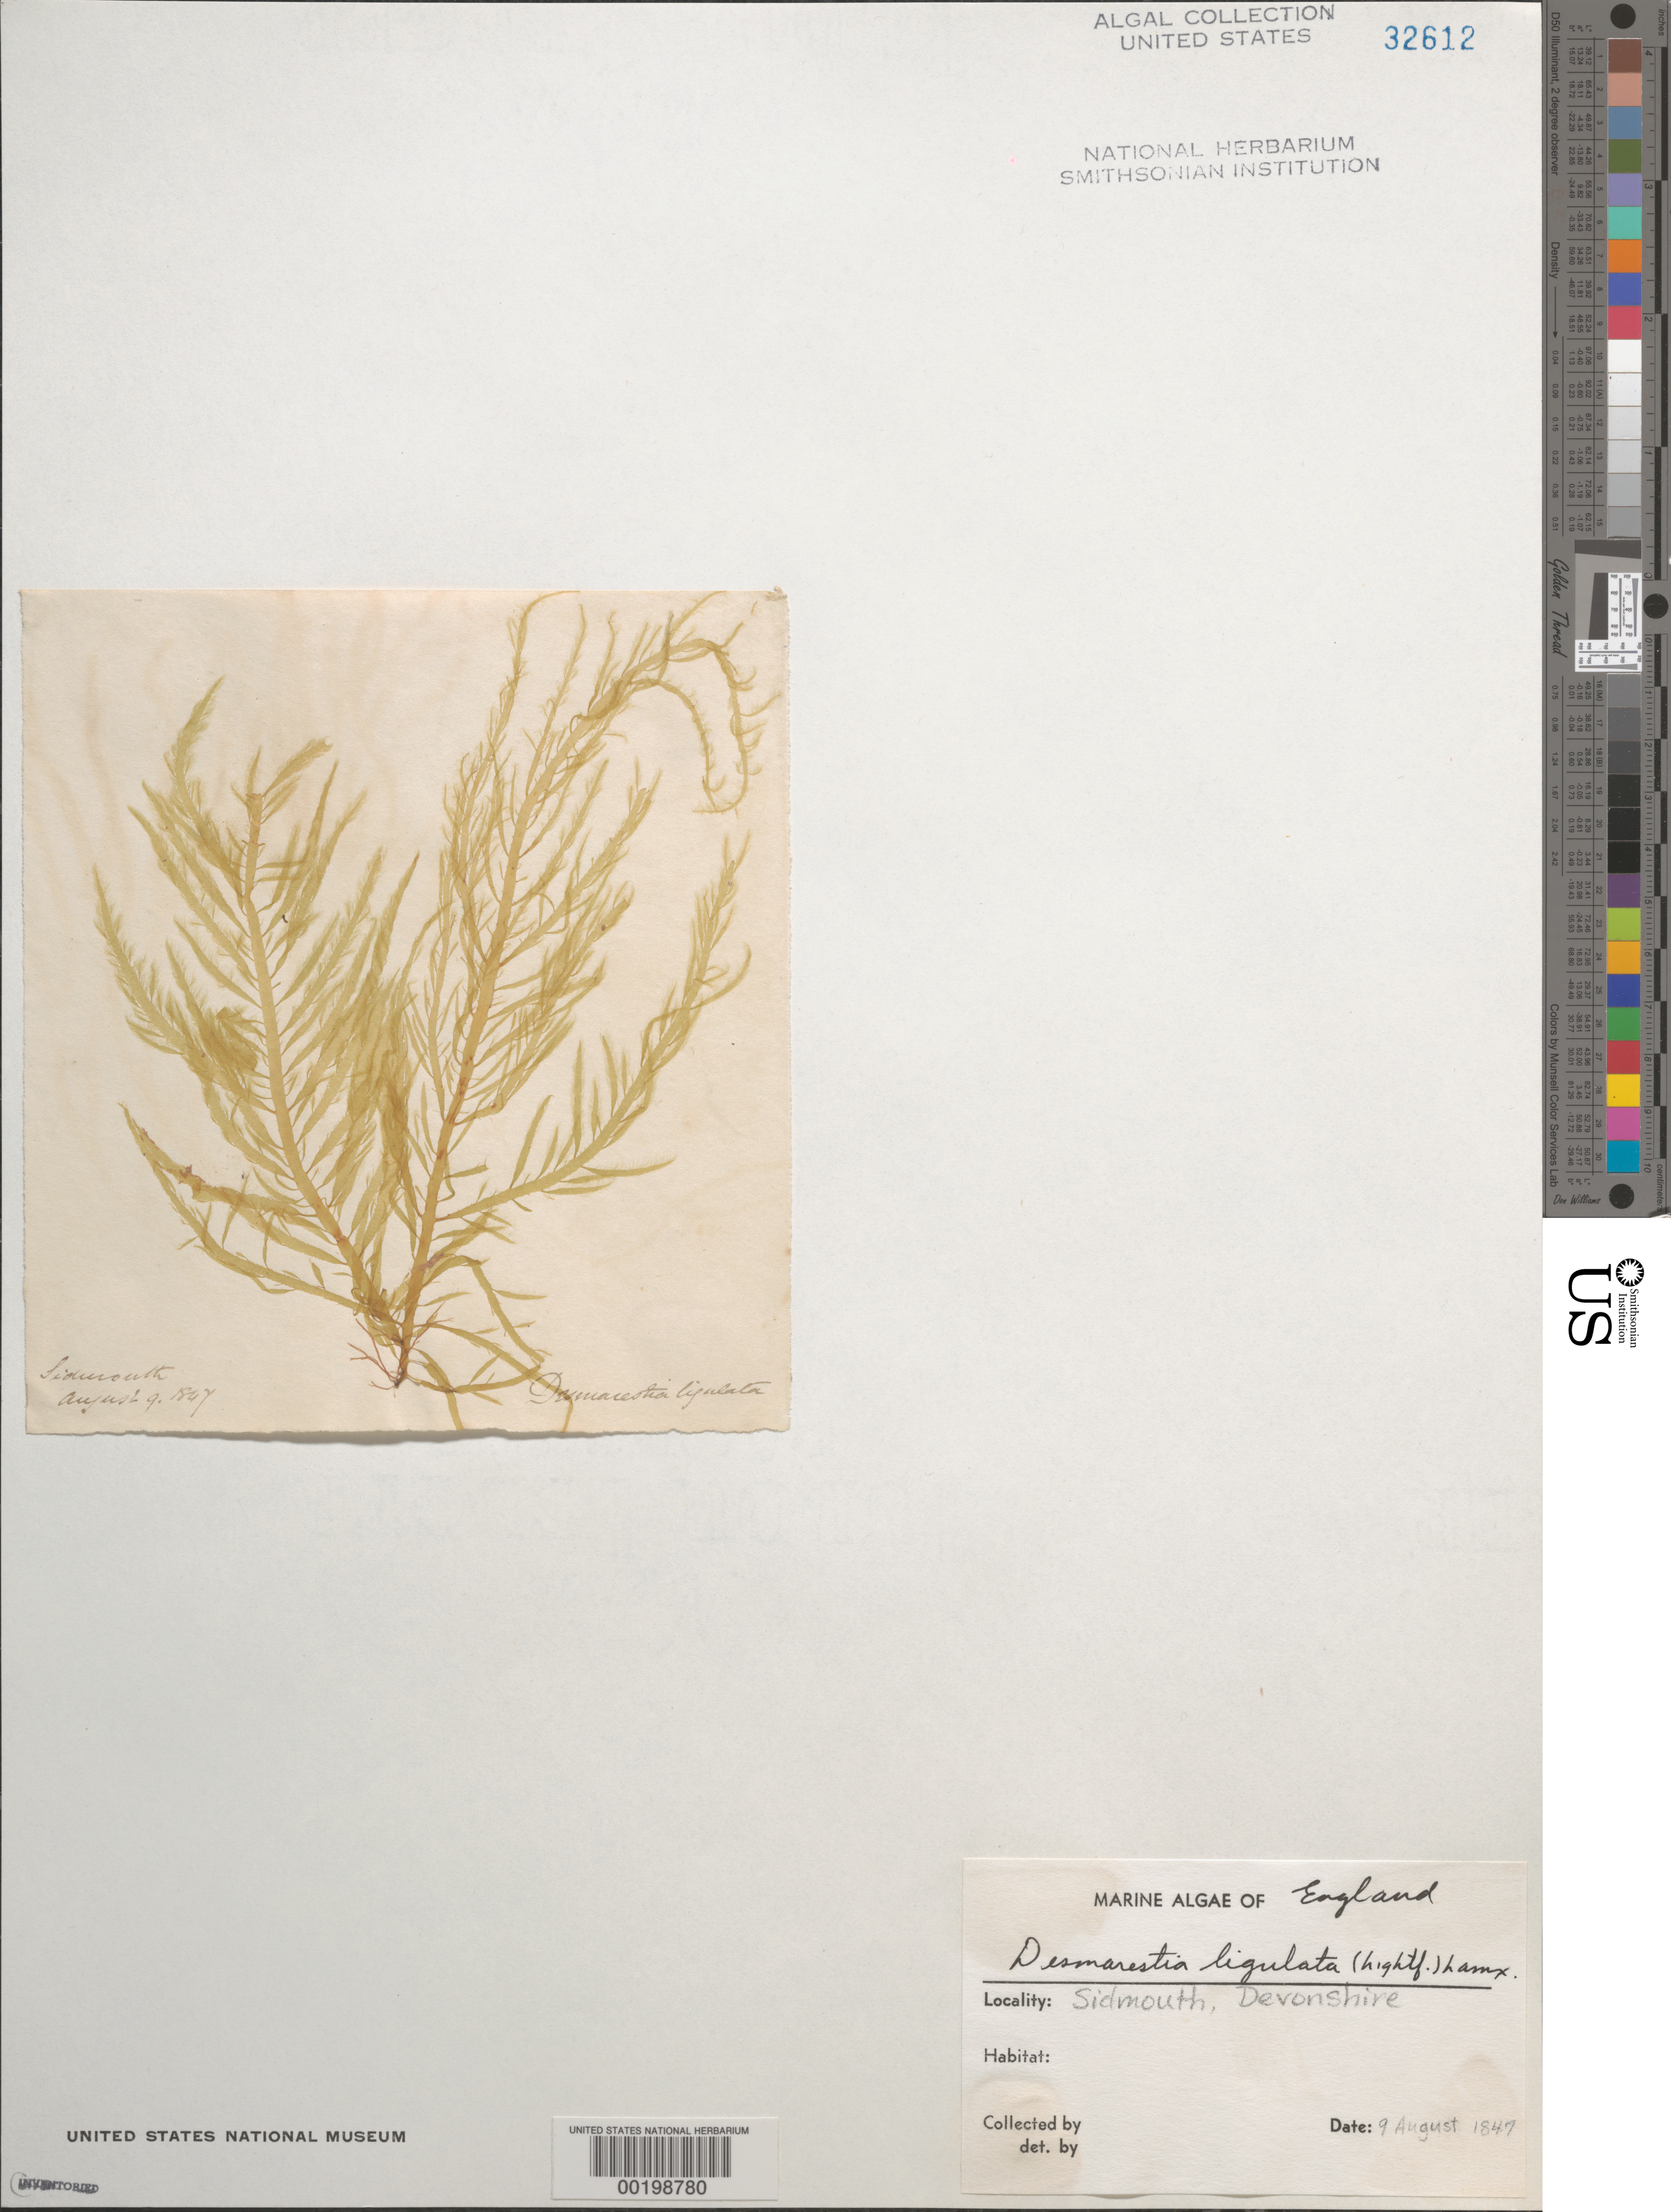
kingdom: Chromista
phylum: Ochrophyta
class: Phaeophyceae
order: Desmarestiales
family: Desmarestiaceae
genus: Desmarestia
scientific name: Desmarestia ligulata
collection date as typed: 09 Aug 1847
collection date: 1847-08-09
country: United Kingdom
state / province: England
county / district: Devon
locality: Sidmouth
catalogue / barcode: US 32612